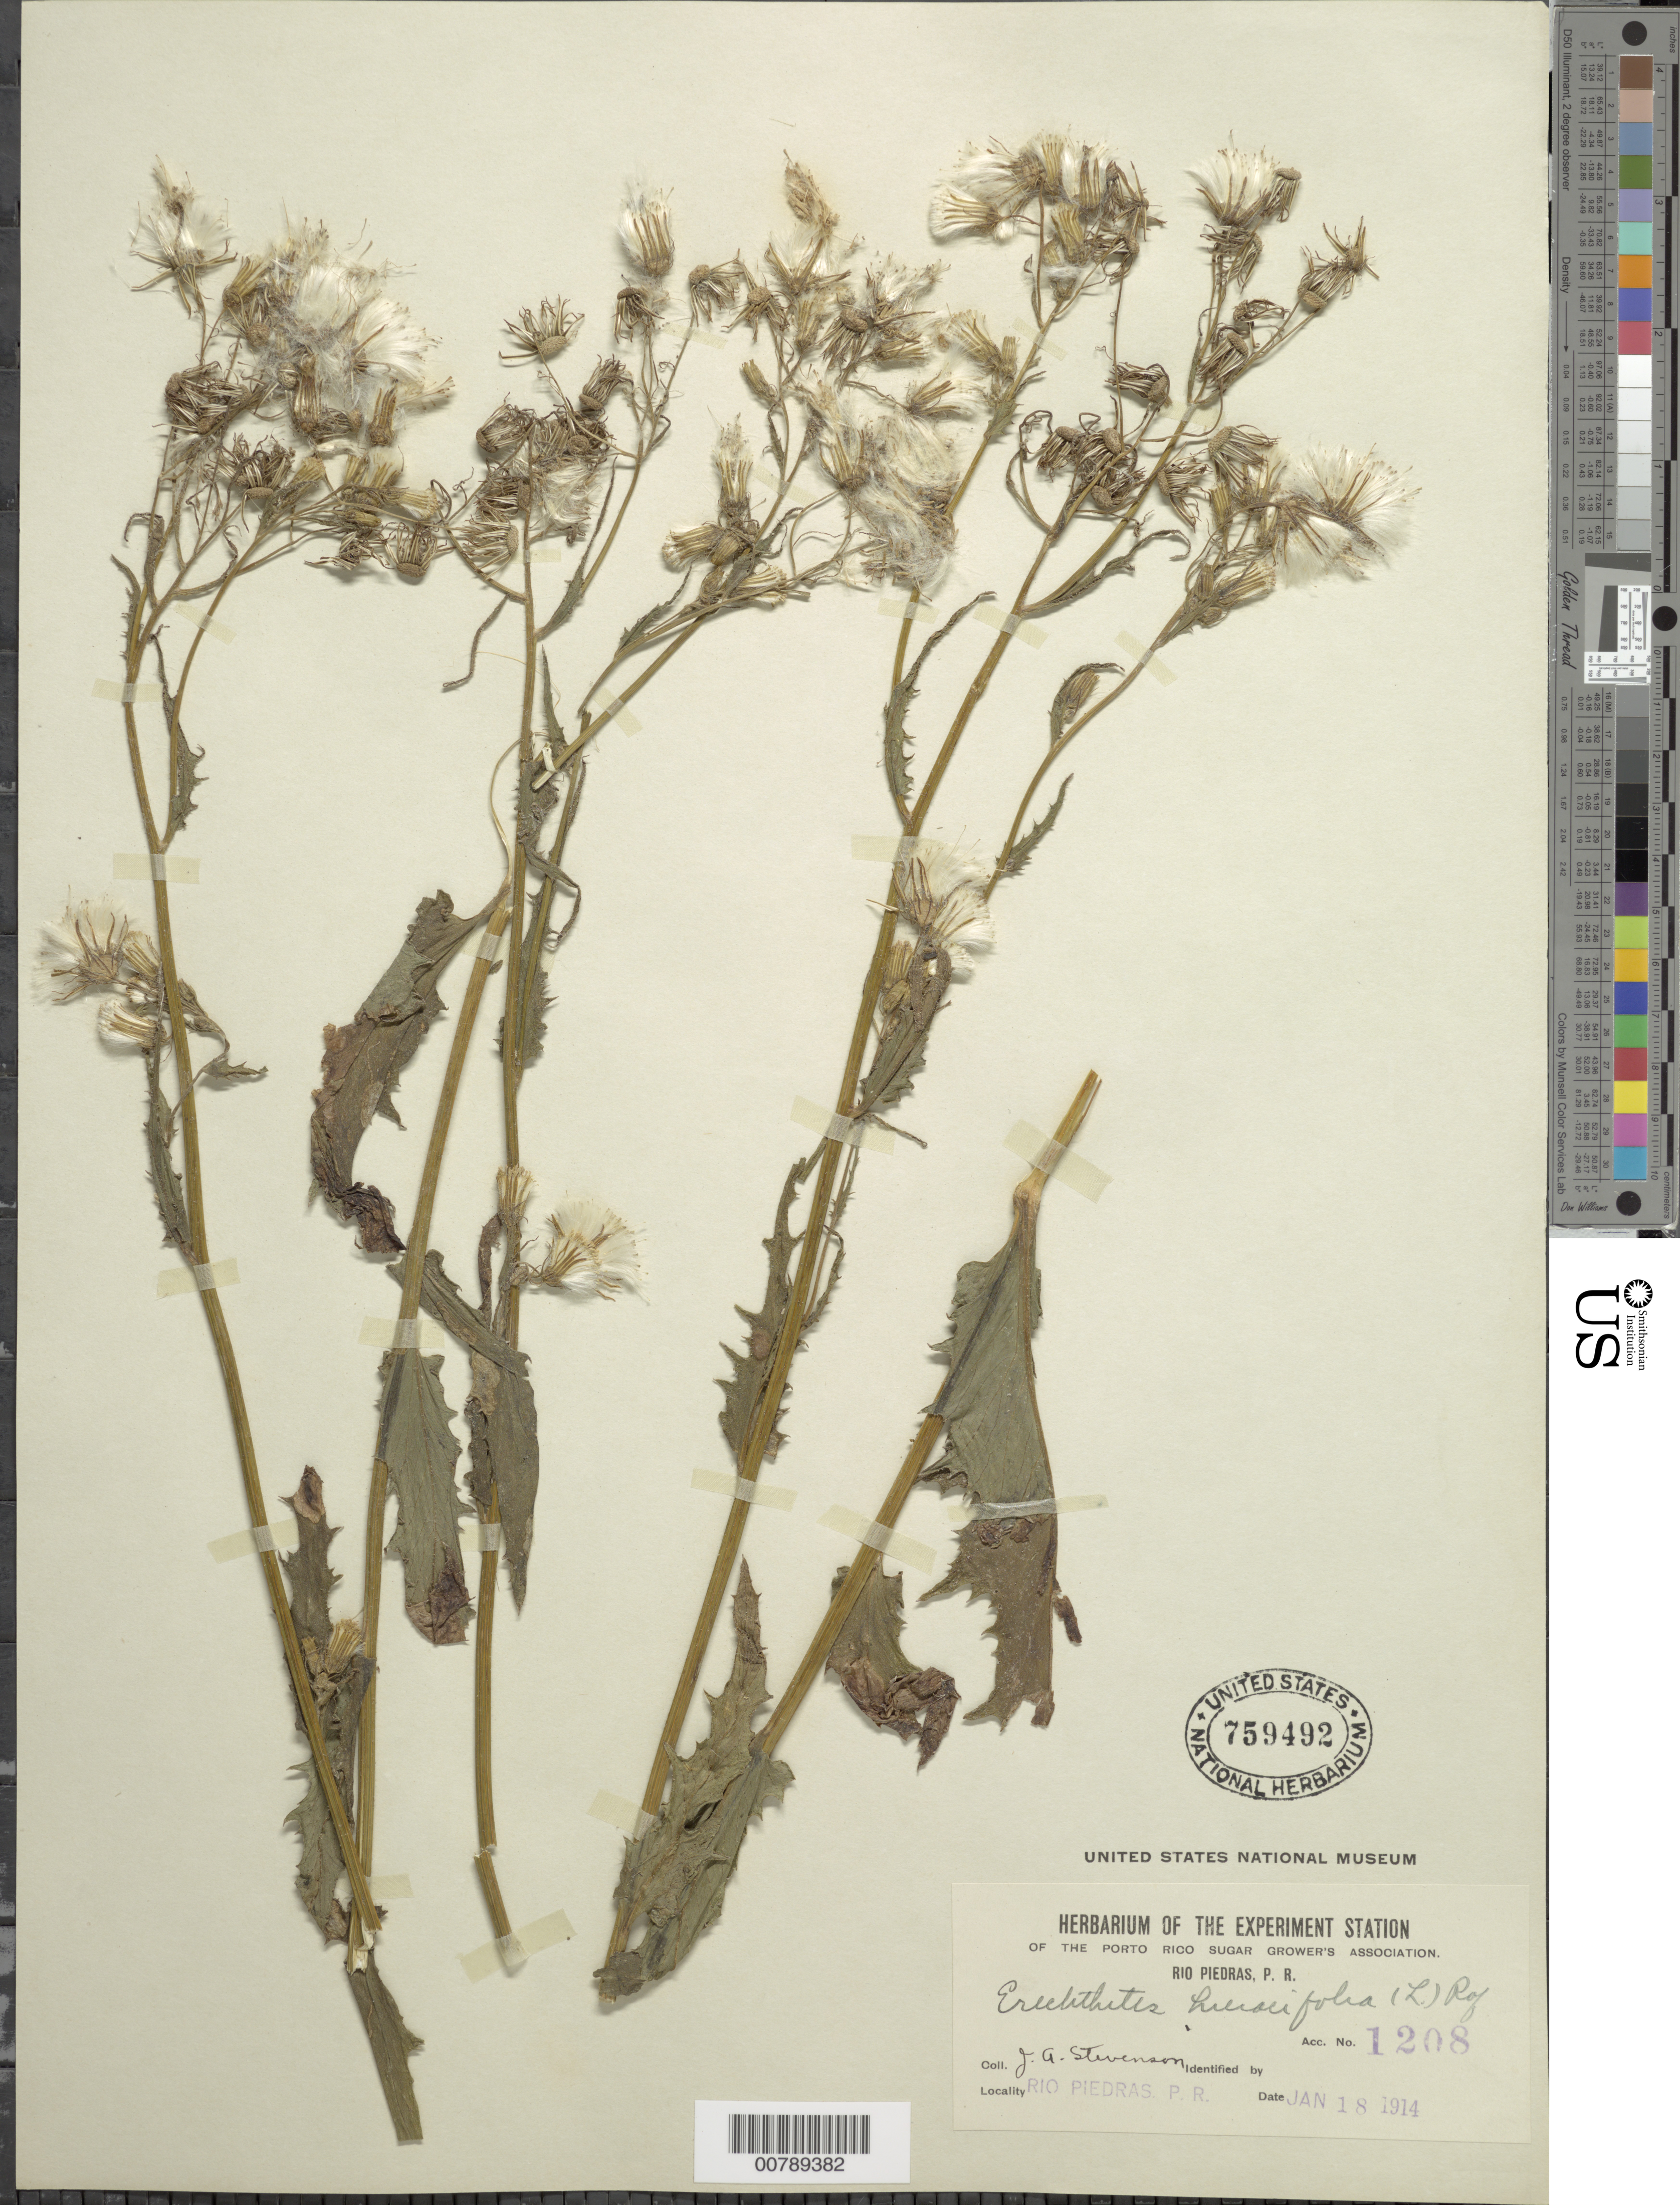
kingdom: Plantae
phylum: Tracheophyta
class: Magnoliopsida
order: Asterales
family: Asteraceae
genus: Erechtites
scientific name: Erechtites hieraciifolius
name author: (L.) Raf. ex DC.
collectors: J. Stevenson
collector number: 1208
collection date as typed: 18 Jan 1914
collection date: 1914-01-18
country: Puerto Rico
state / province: San Juan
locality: Río Piedras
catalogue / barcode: US 759492